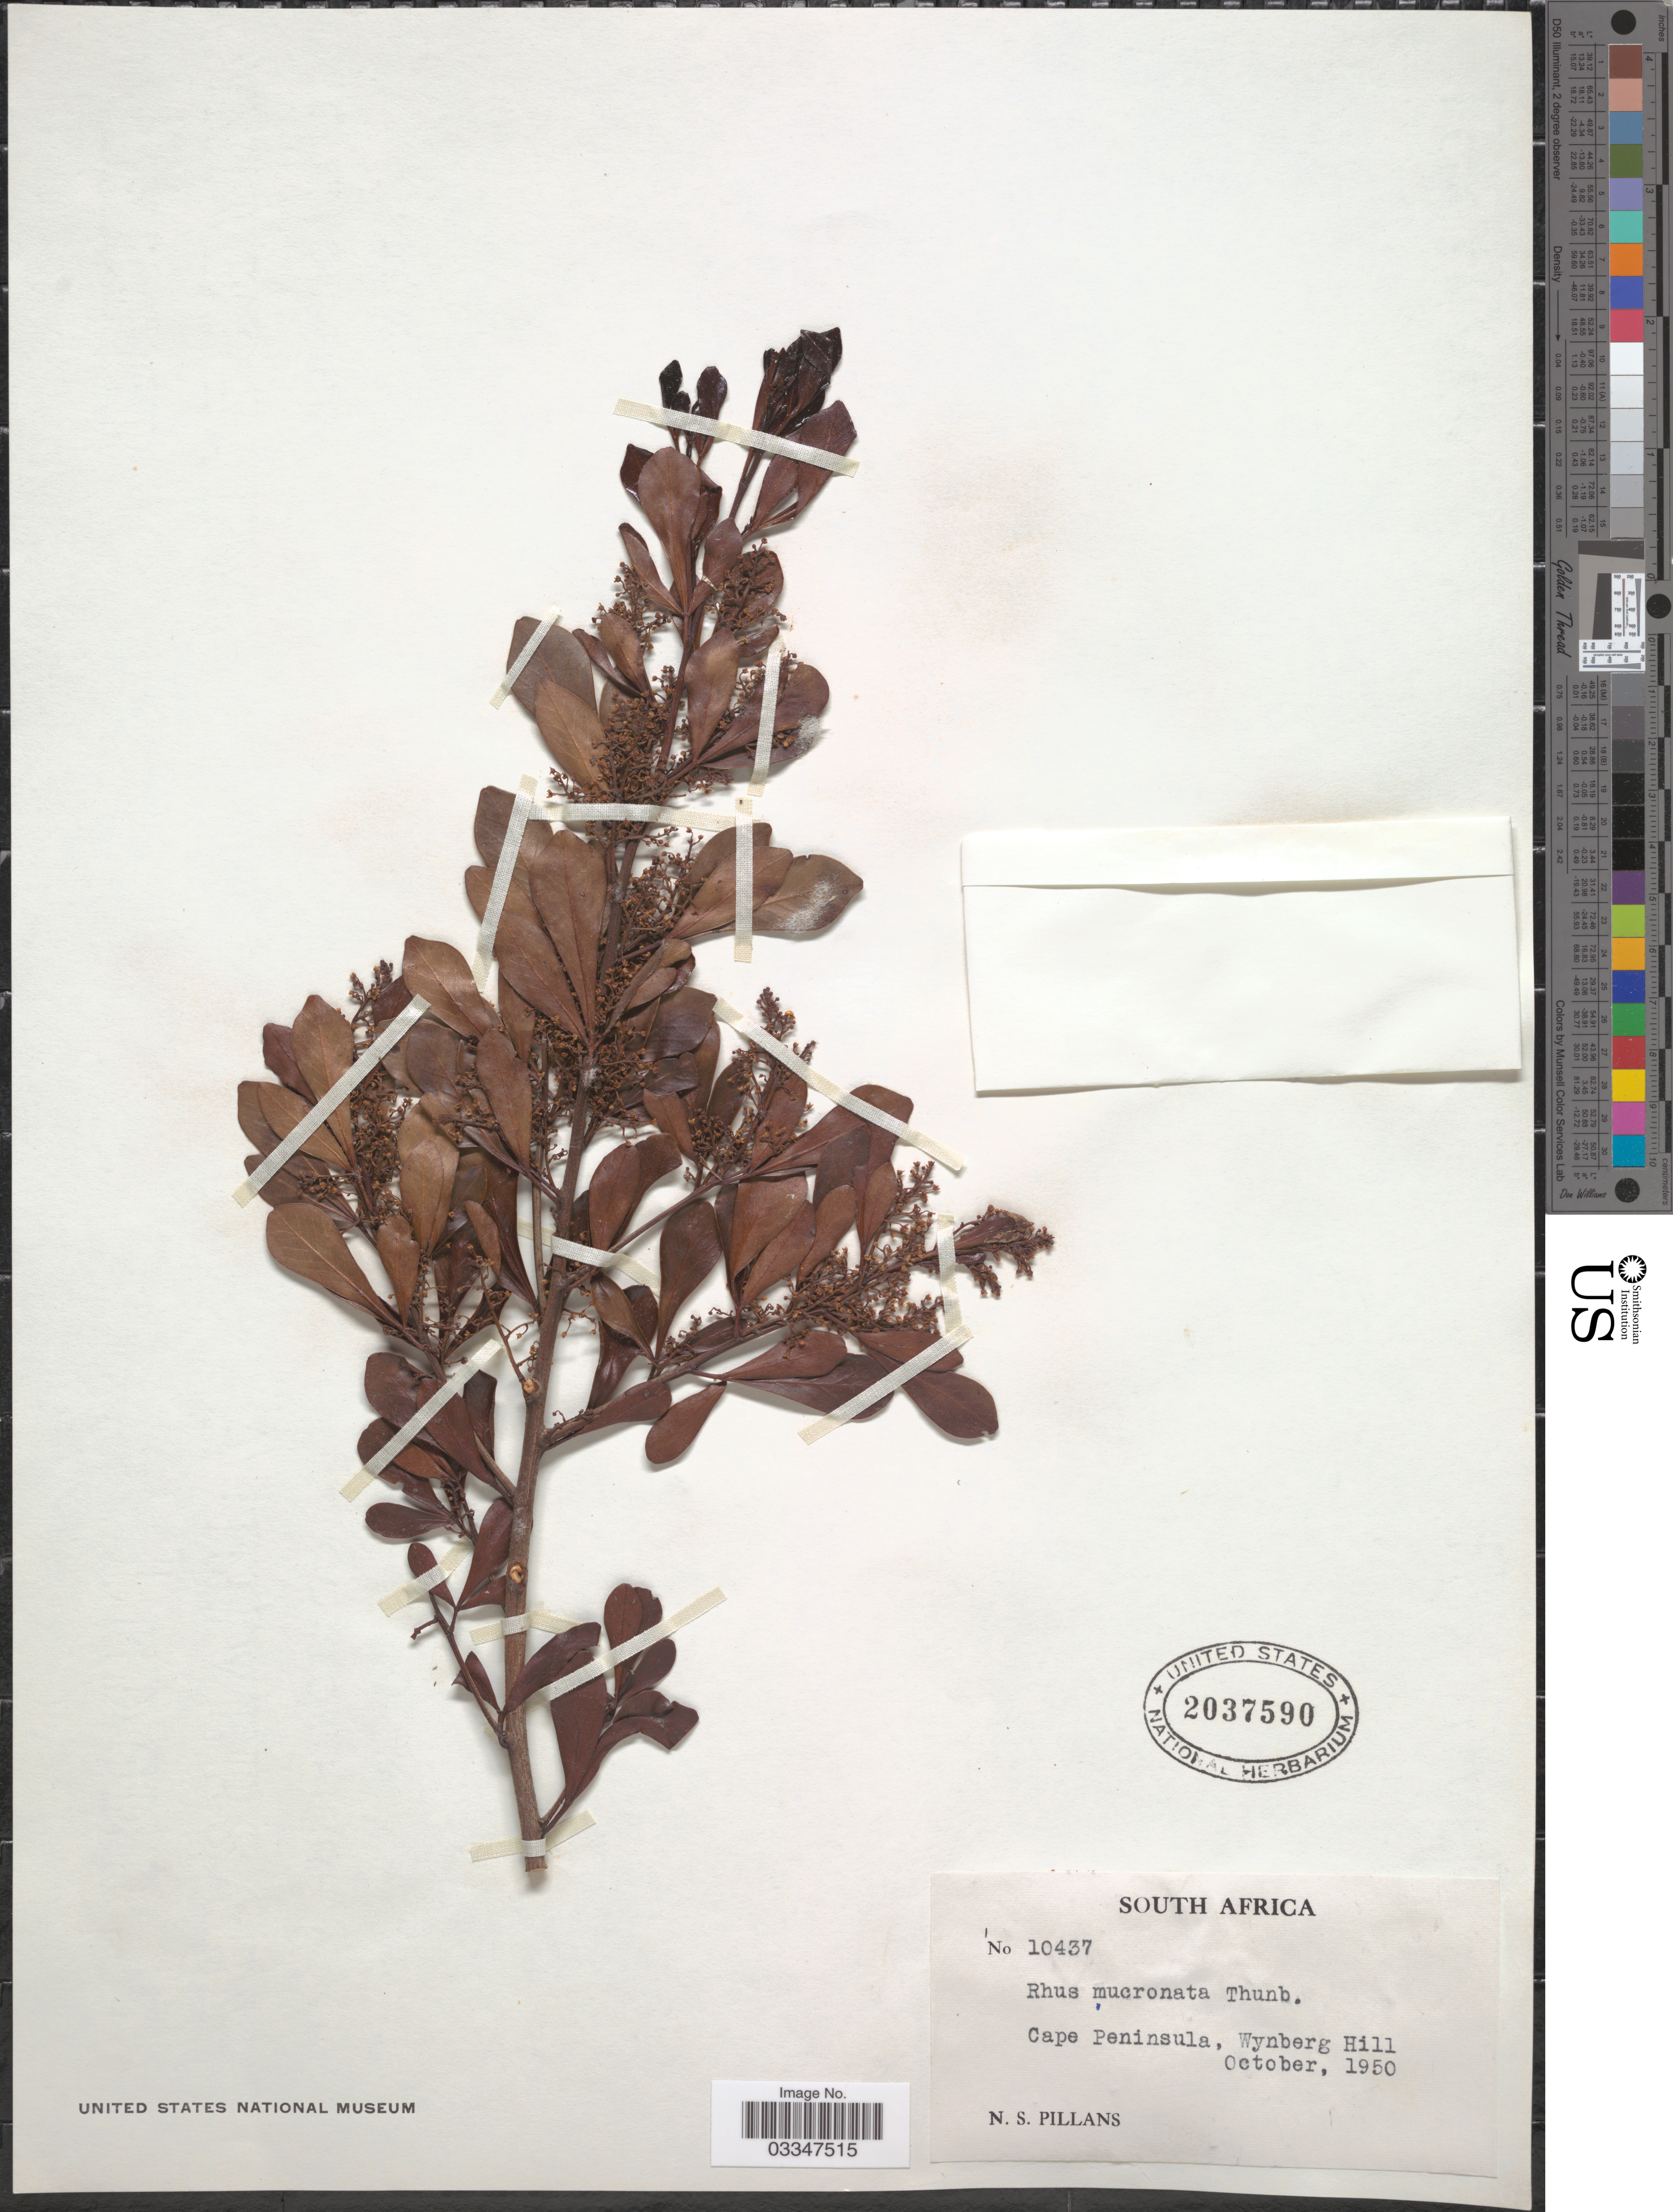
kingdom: Plantae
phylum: Tracheophyta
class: Magnoliopsida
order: Sapindales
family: Anacardiaceae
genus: Rhus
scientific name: Rhus mucronata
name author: Thunb.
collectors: N. S. Pillans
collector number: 10437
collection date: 1950-10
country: South Africa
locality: Cape Peninsula, Wynberg Hill.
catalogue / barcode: US 2037590